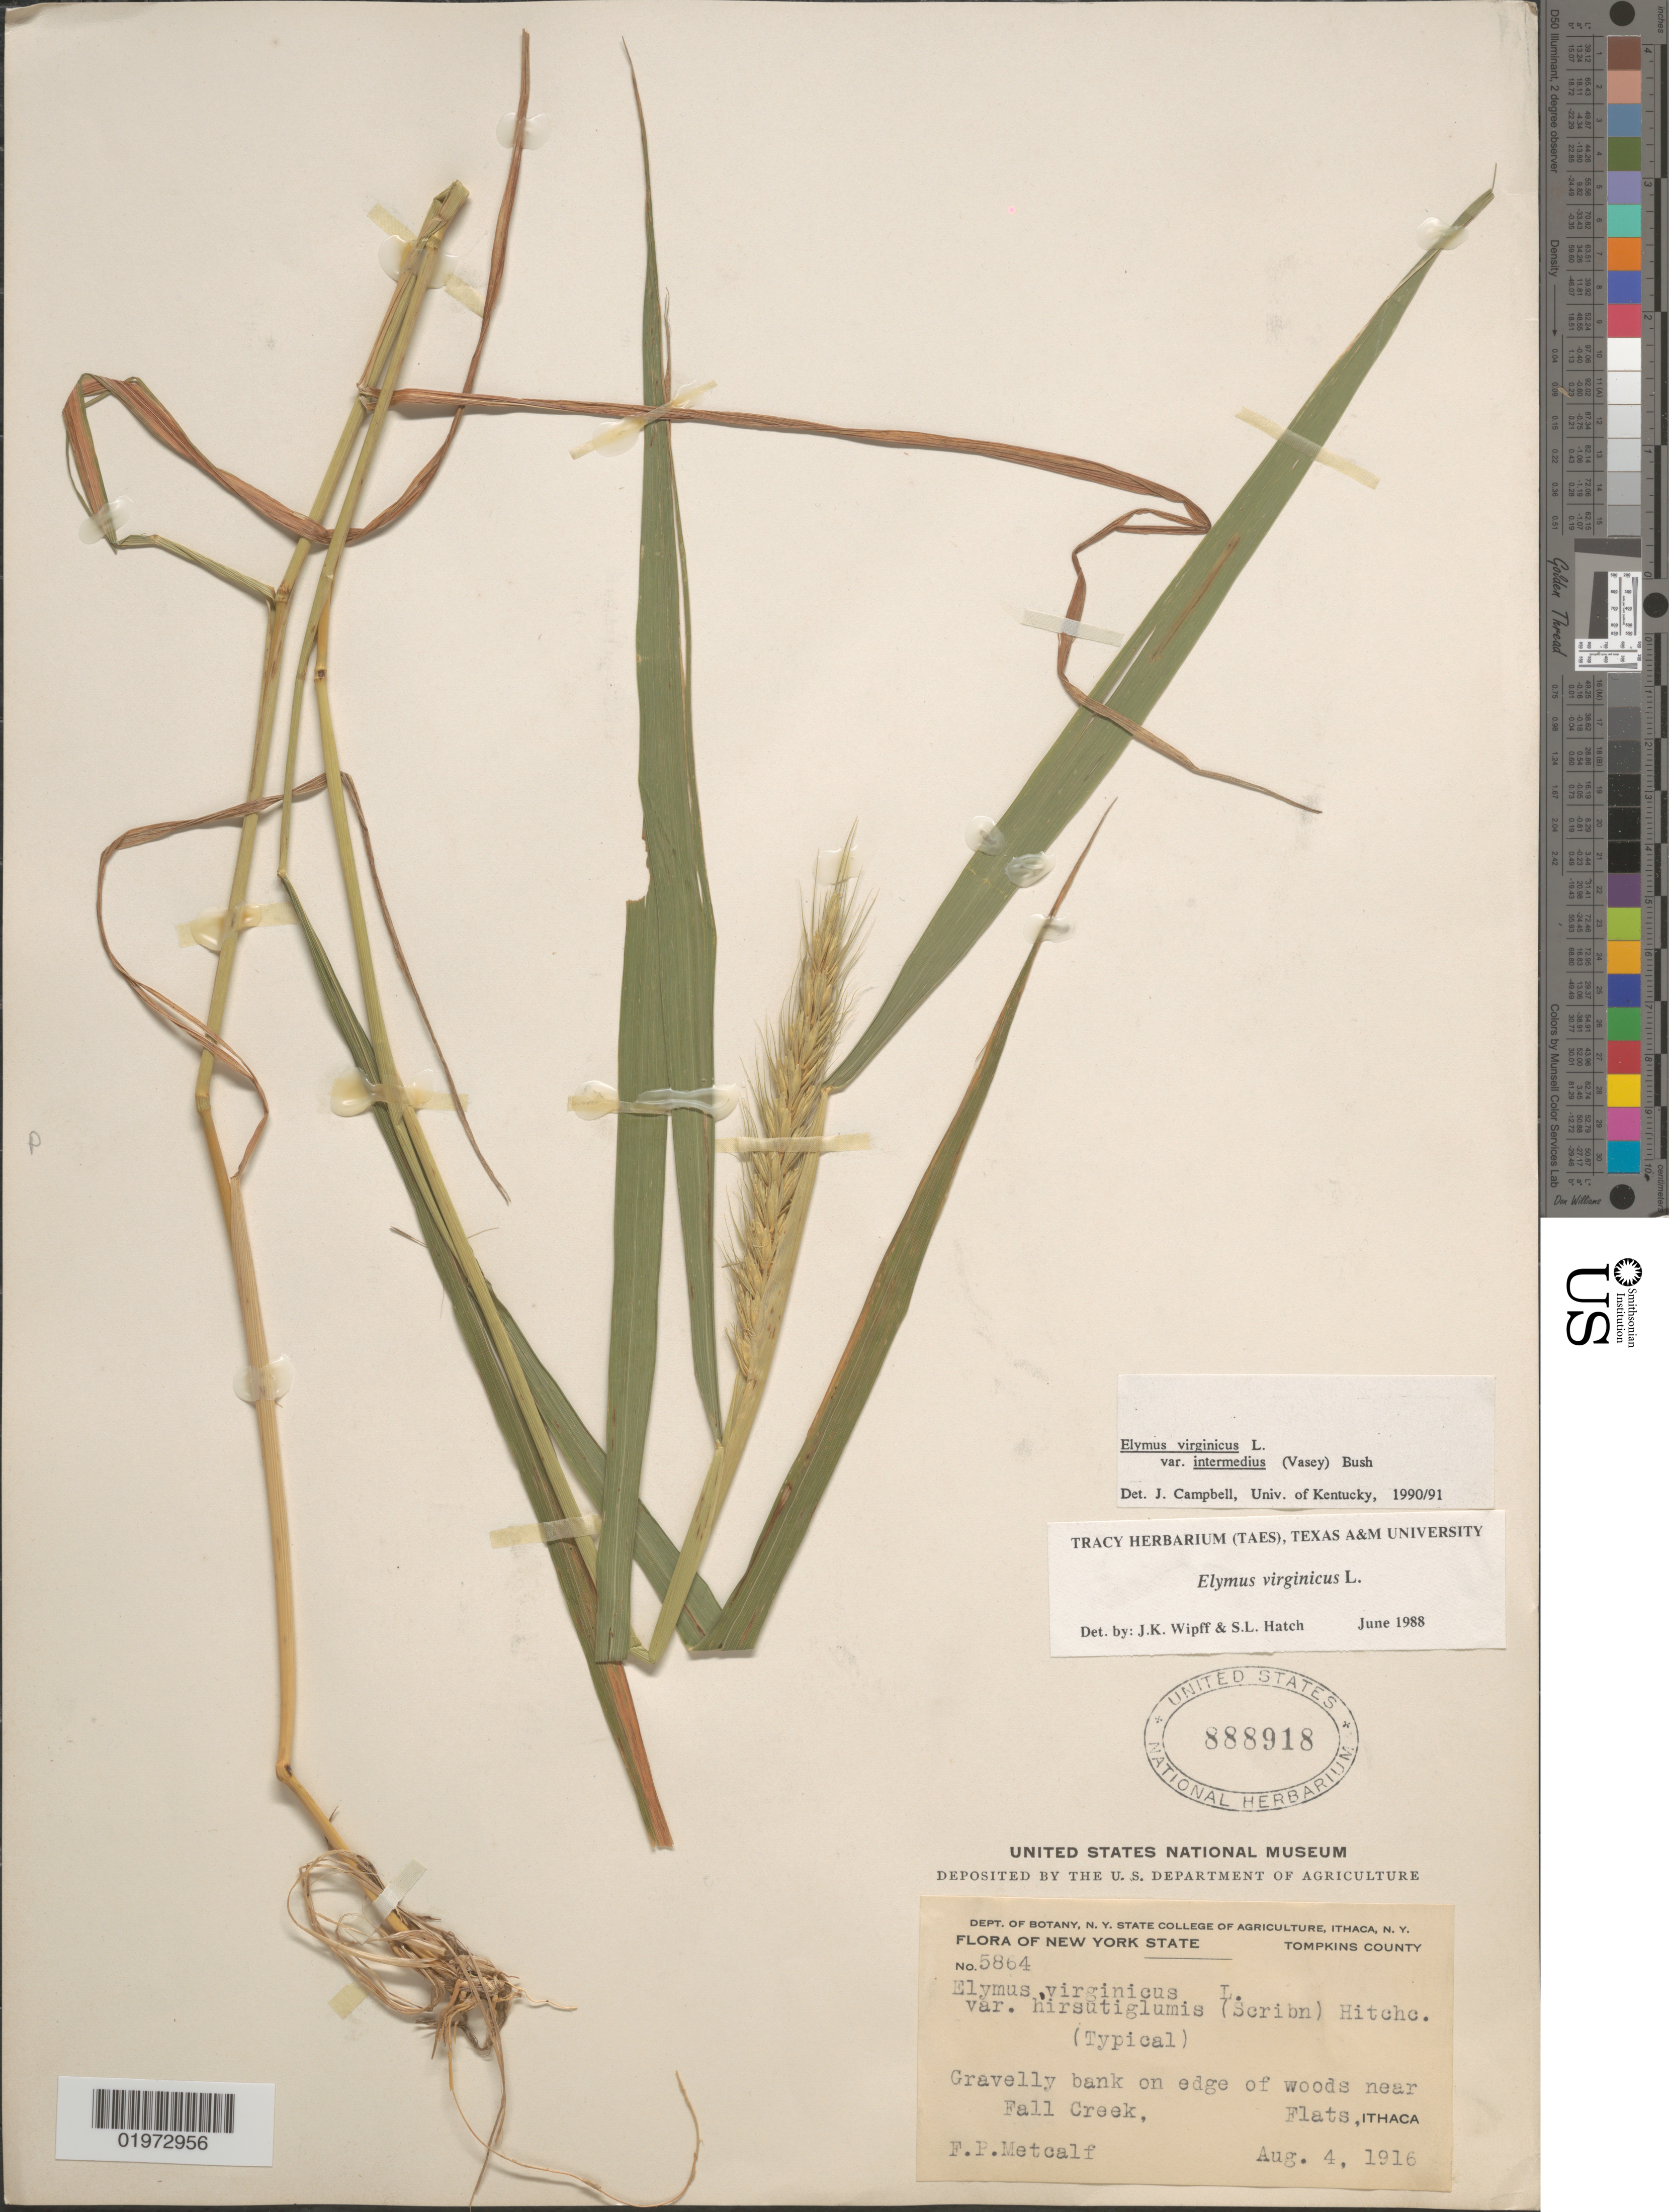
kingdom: Plantae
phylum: Tracheophyta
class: Liliopsida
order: Poales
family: Poaceae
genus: Elymus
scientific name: Elymus virginicus var. intermedius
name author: L.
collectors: F. Metcalf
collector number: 5864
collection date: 1916-08-04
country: United States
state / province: New York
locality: Tompkins County. Near Fall Creek, Flats, Ithaca.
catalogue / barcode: US 888918